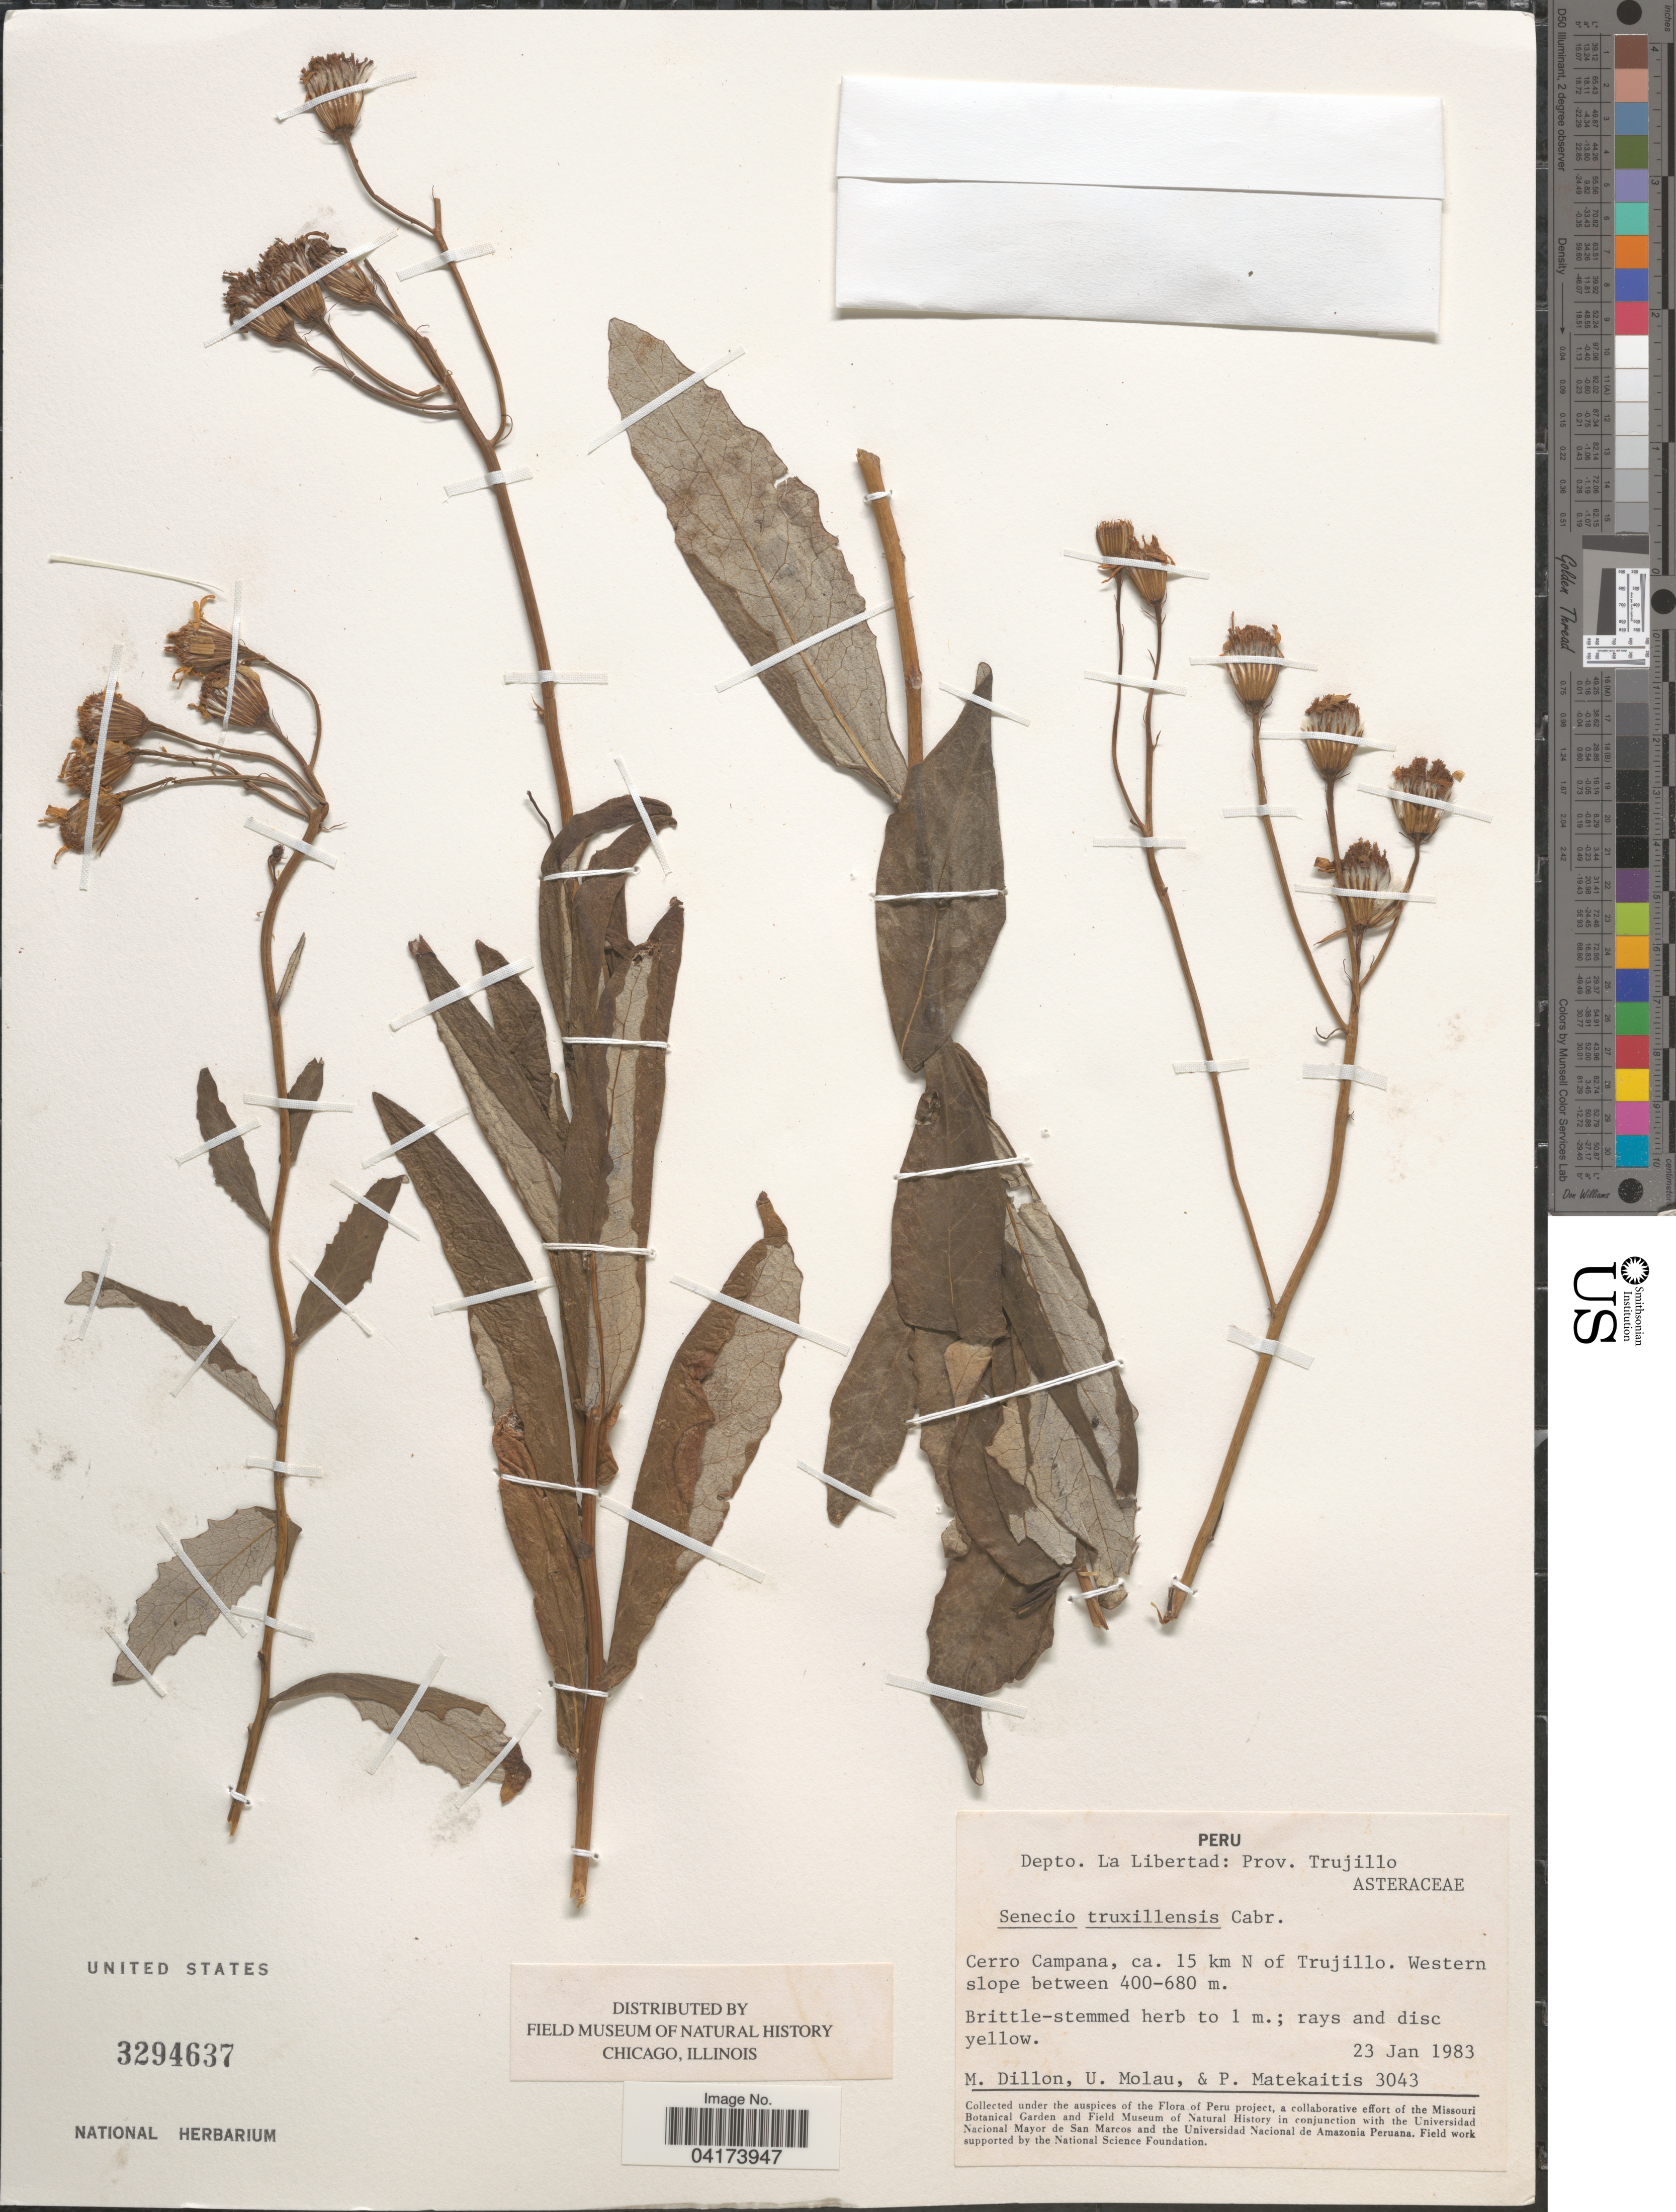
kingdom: Plantae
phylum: Tracheophyta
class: Magnoliopsida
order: Asterales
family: Asteraceae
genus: Senecio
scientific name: Senecio truxillensis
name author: Cabrera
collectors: M. O. Dillon, U. Molau & P. Matekaitis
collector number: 3043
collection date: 1983-01-23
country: Peru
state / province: La Libertad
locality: Depto.: La Libertad: Prov. Trujillo. Cerro Campana, ca. 15 km N of Trujillo. Western slope.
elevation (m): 400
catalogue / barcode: US 3294637